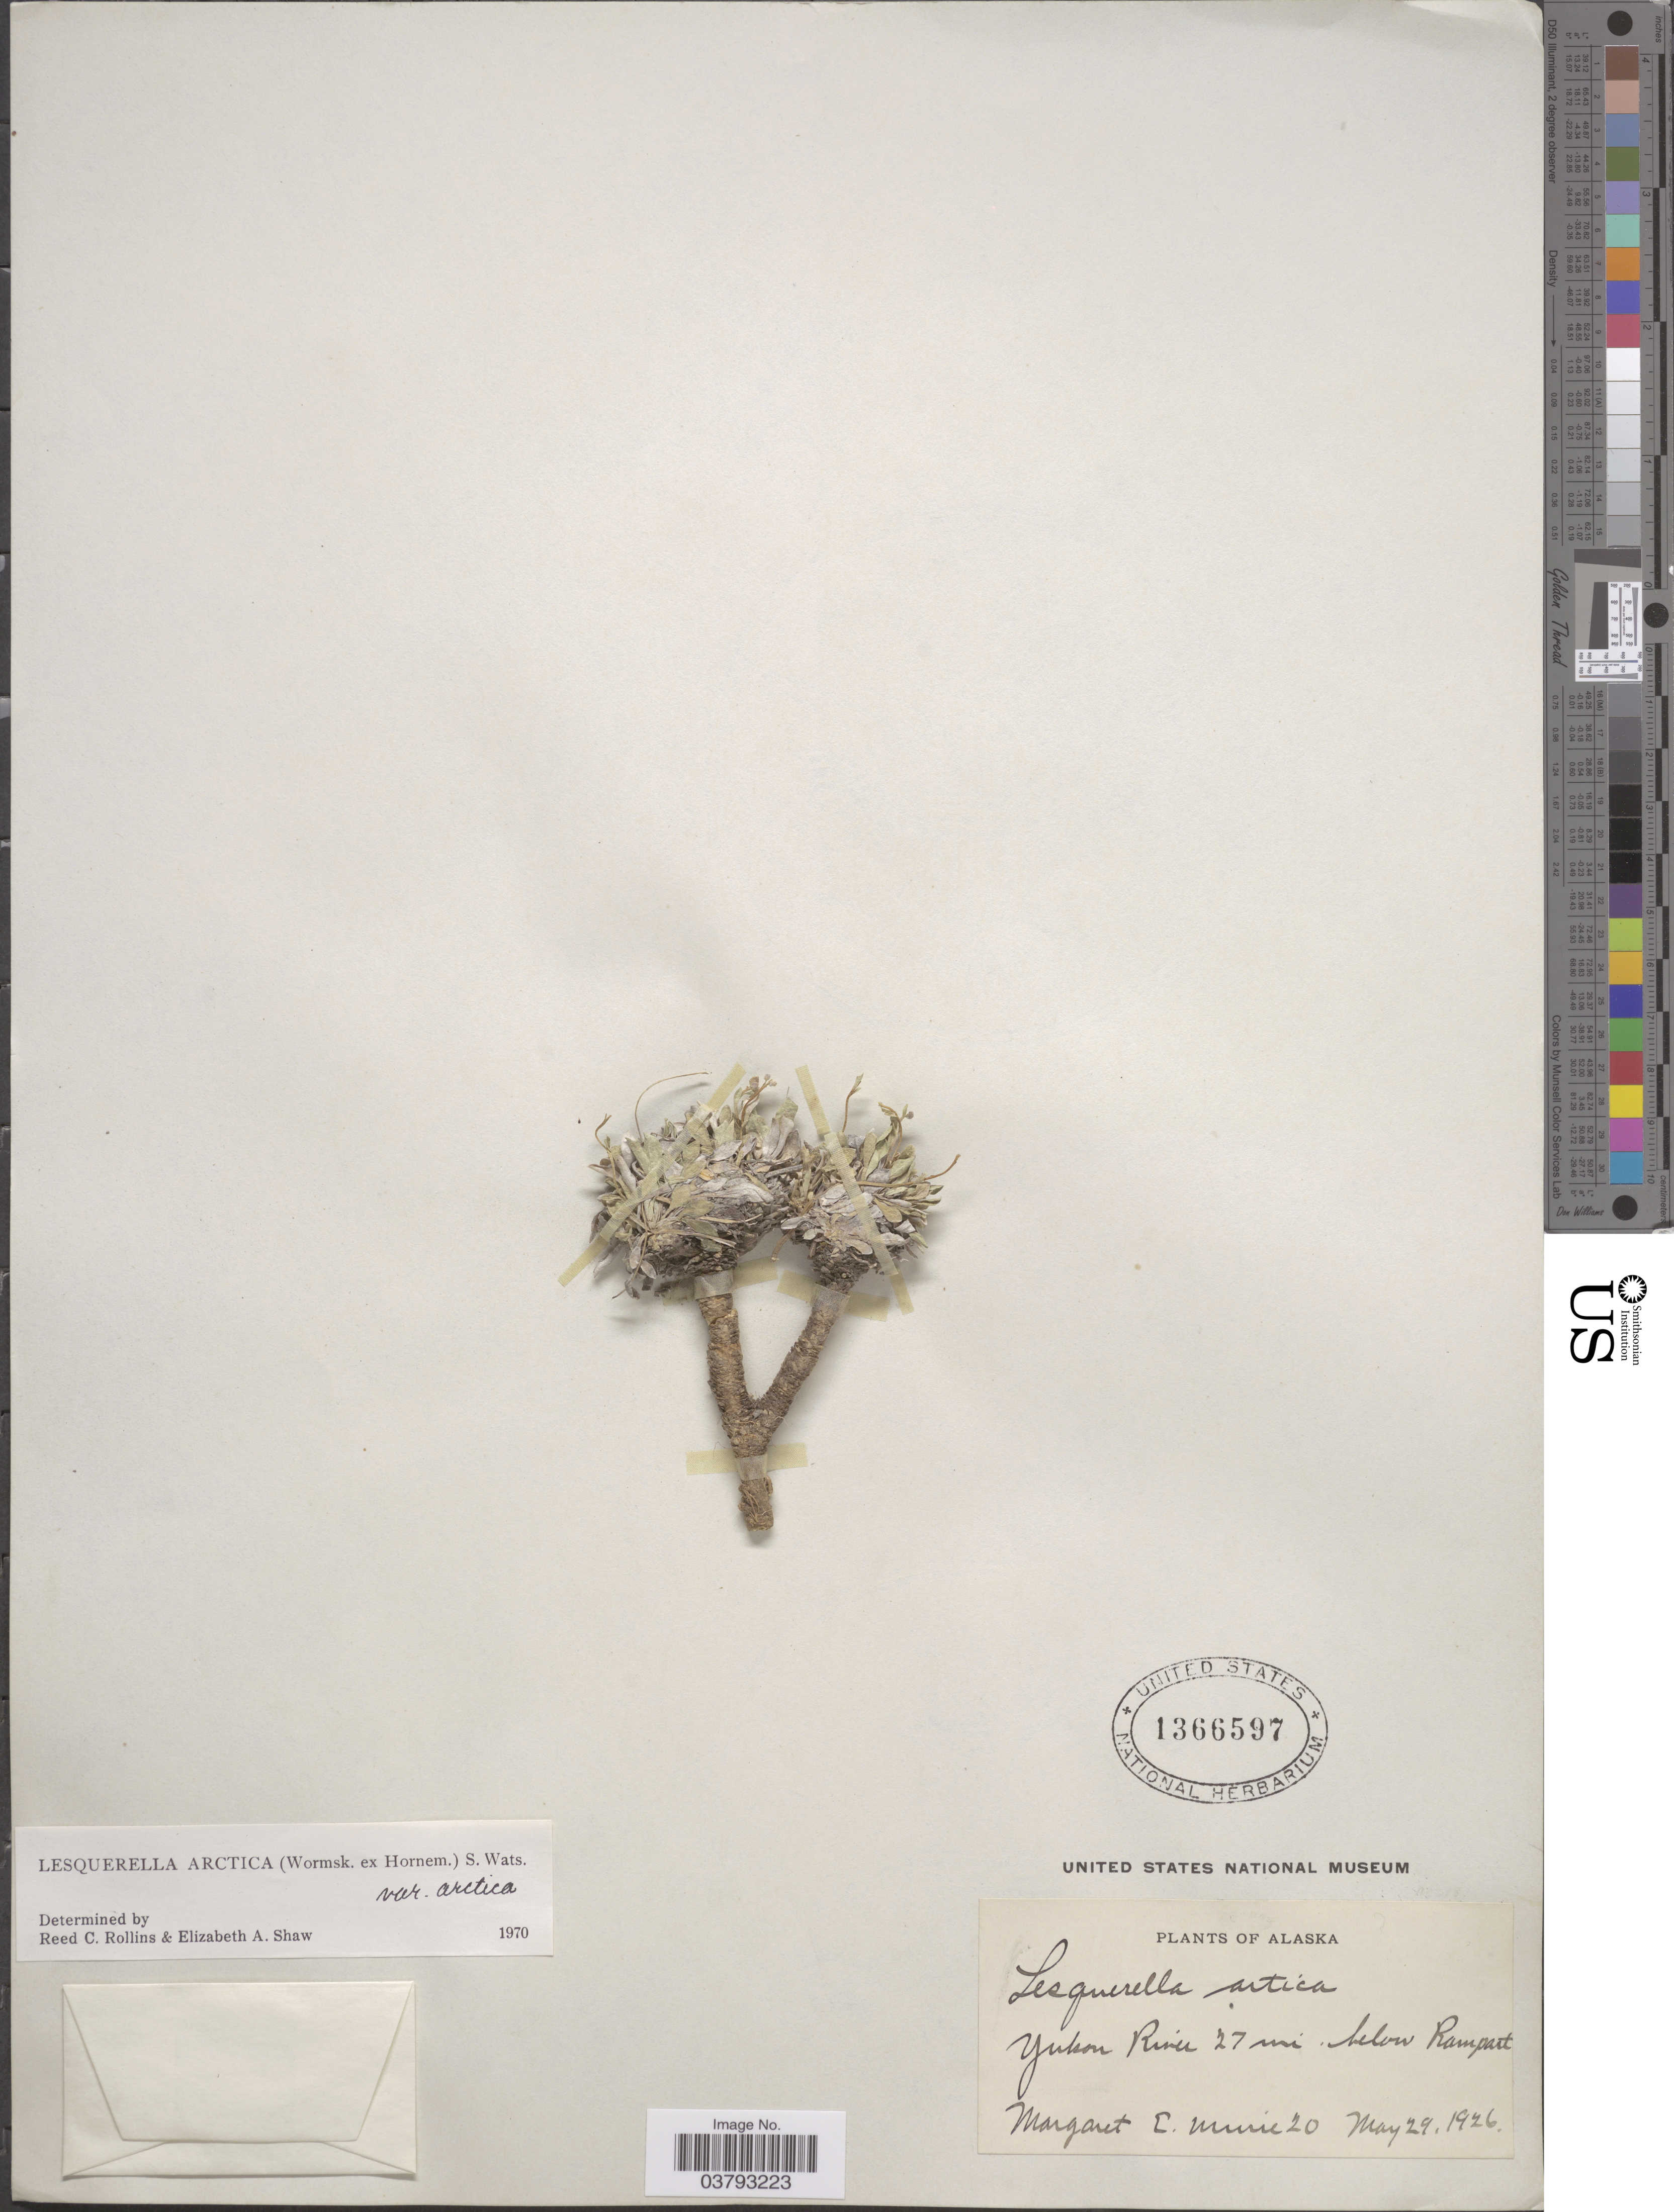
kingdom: Plantae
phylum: Tracheophyta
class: Magnoliopsida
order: Brassicales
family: Brassicaceae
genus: Lesquerella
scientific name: Lesquerella arctica var. arctica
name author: (Wormsk. ex Hornem.) S. Watson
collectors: M. Murie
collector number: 20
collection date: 1926-05-29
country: United States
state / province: Alaska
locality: Yukon River 27 mi. below Rampart.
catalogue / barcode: US 1366597